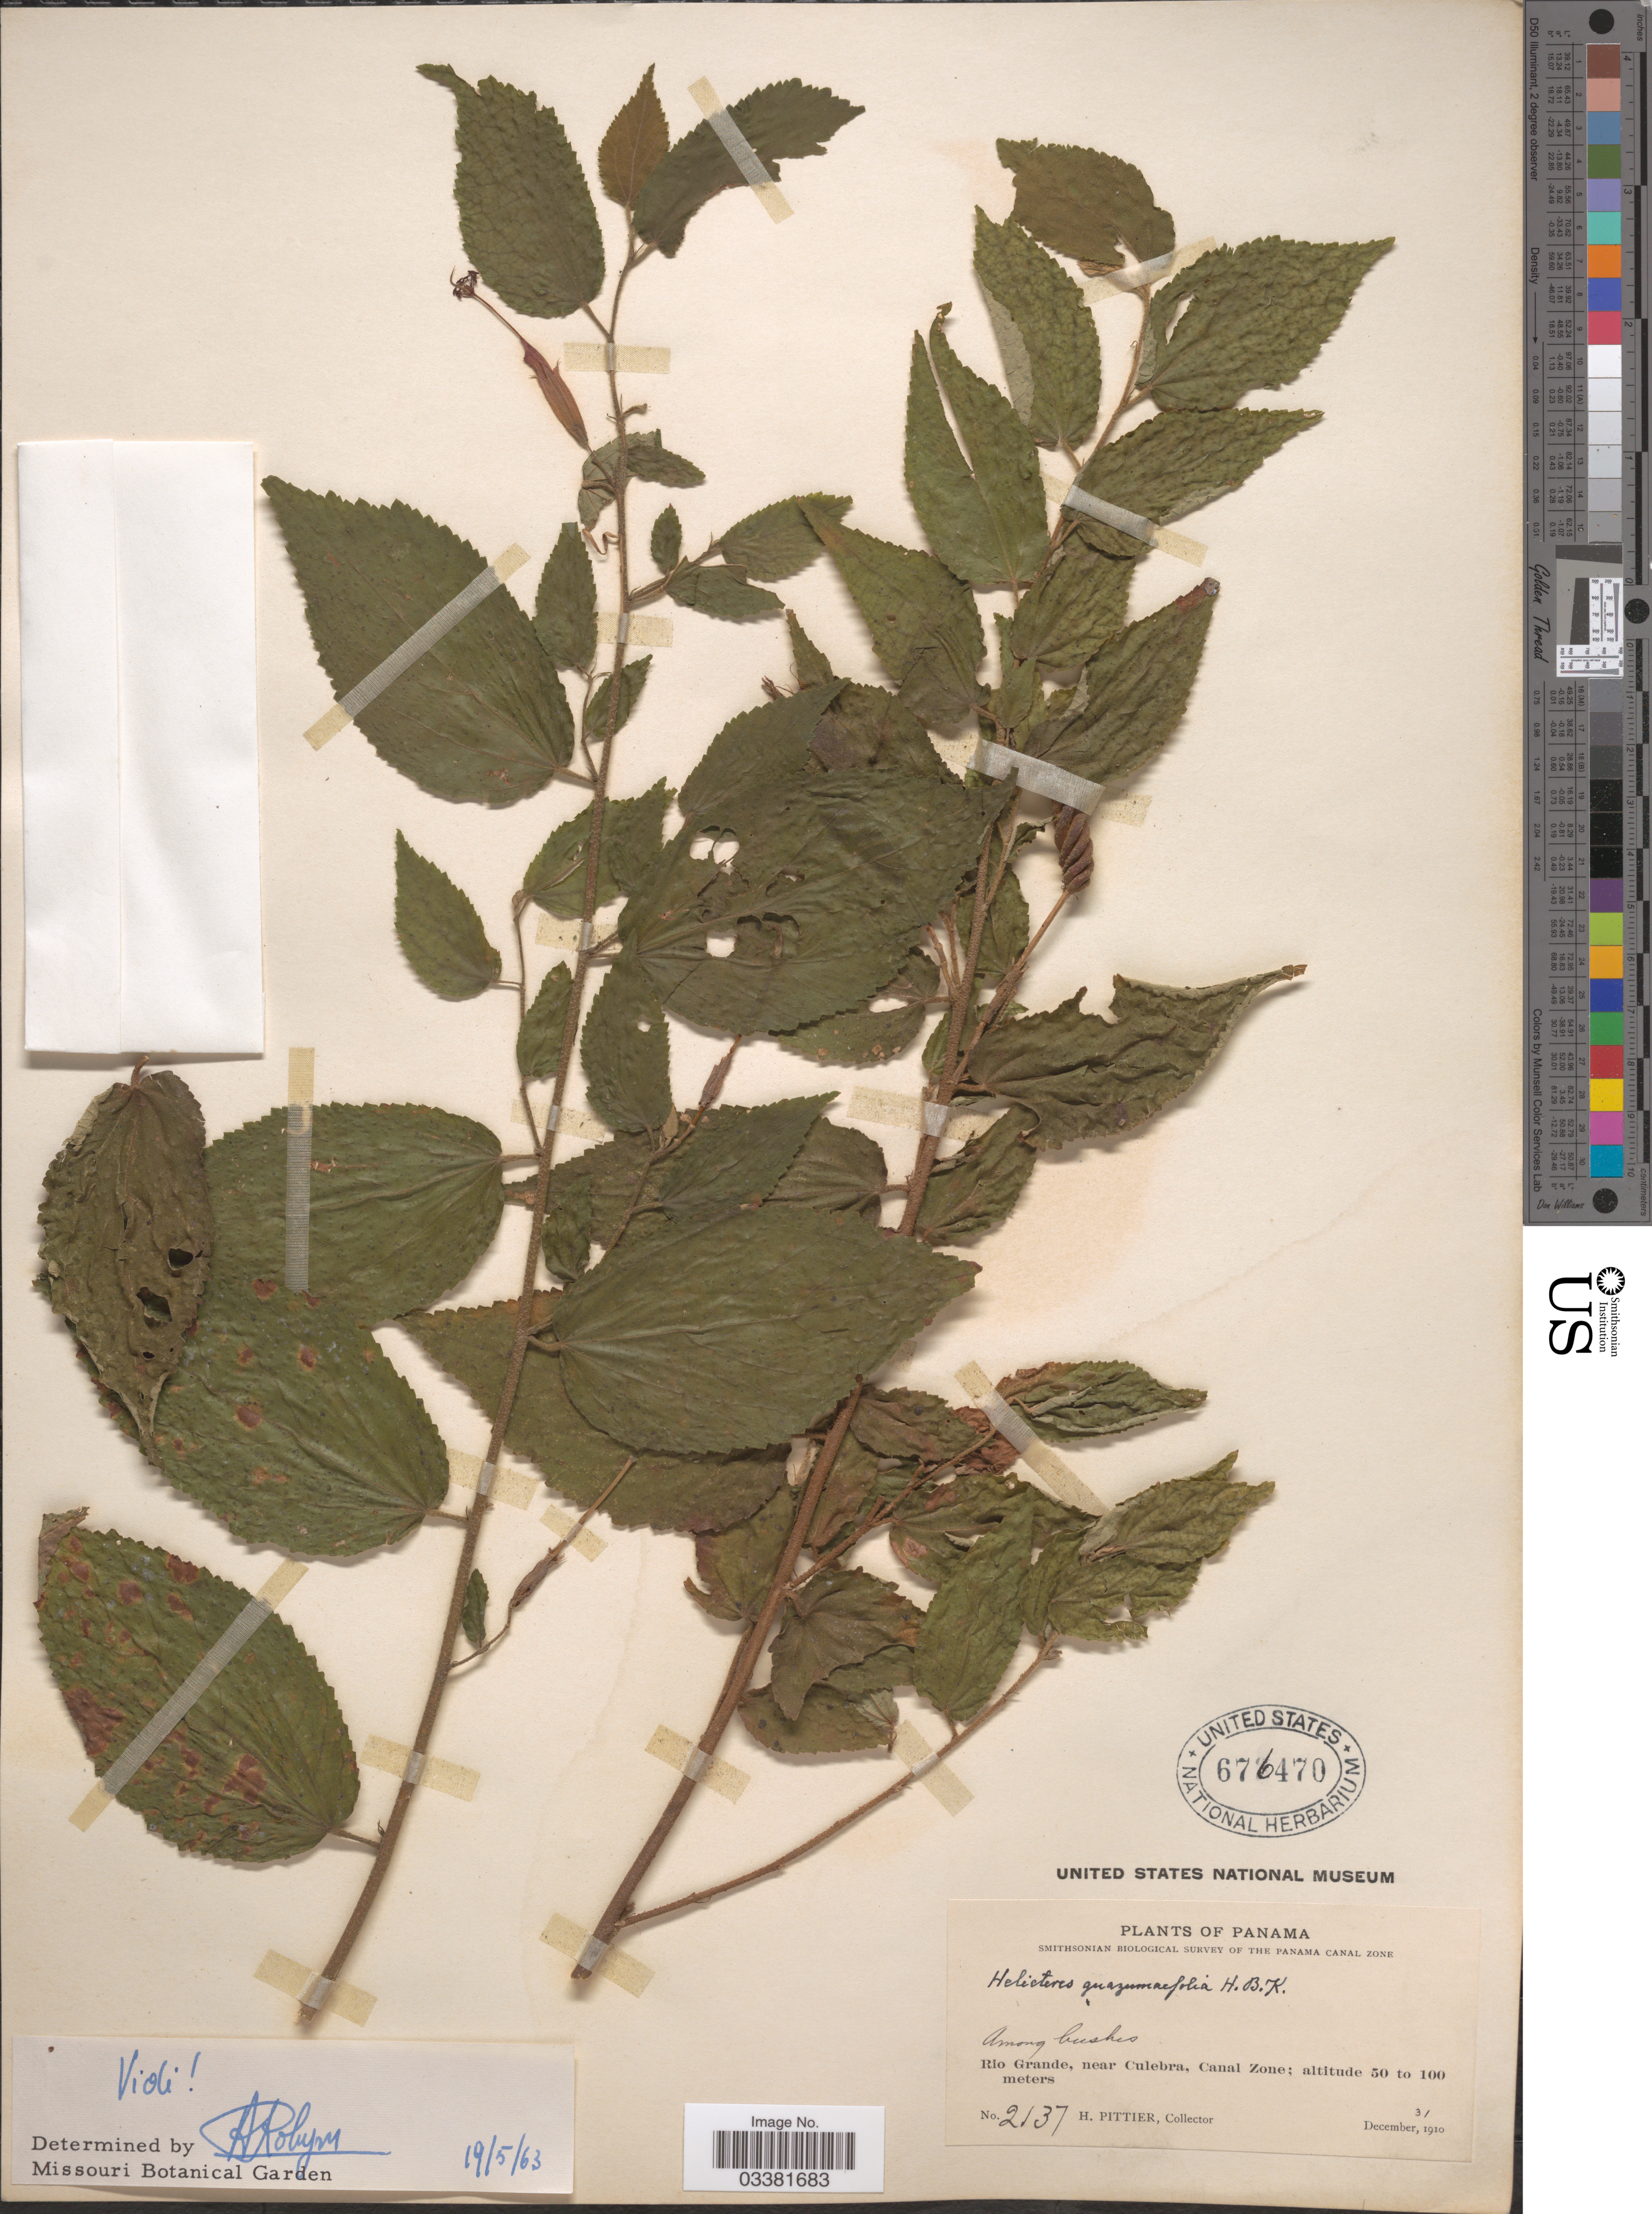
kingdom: Plantae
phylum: Tracheophyta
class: Magnoliopsida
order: Malvales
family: Malvaceae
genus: Helicteres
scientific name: Helicteres guazumifolia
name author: Kunth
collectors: H. F. Pittier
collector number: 2137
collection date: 1910-12-31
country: Panama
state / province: Colón / Panamá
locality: Rio Grande, near Culebra, Canal Zone.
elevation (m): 50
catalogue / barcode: US 676470